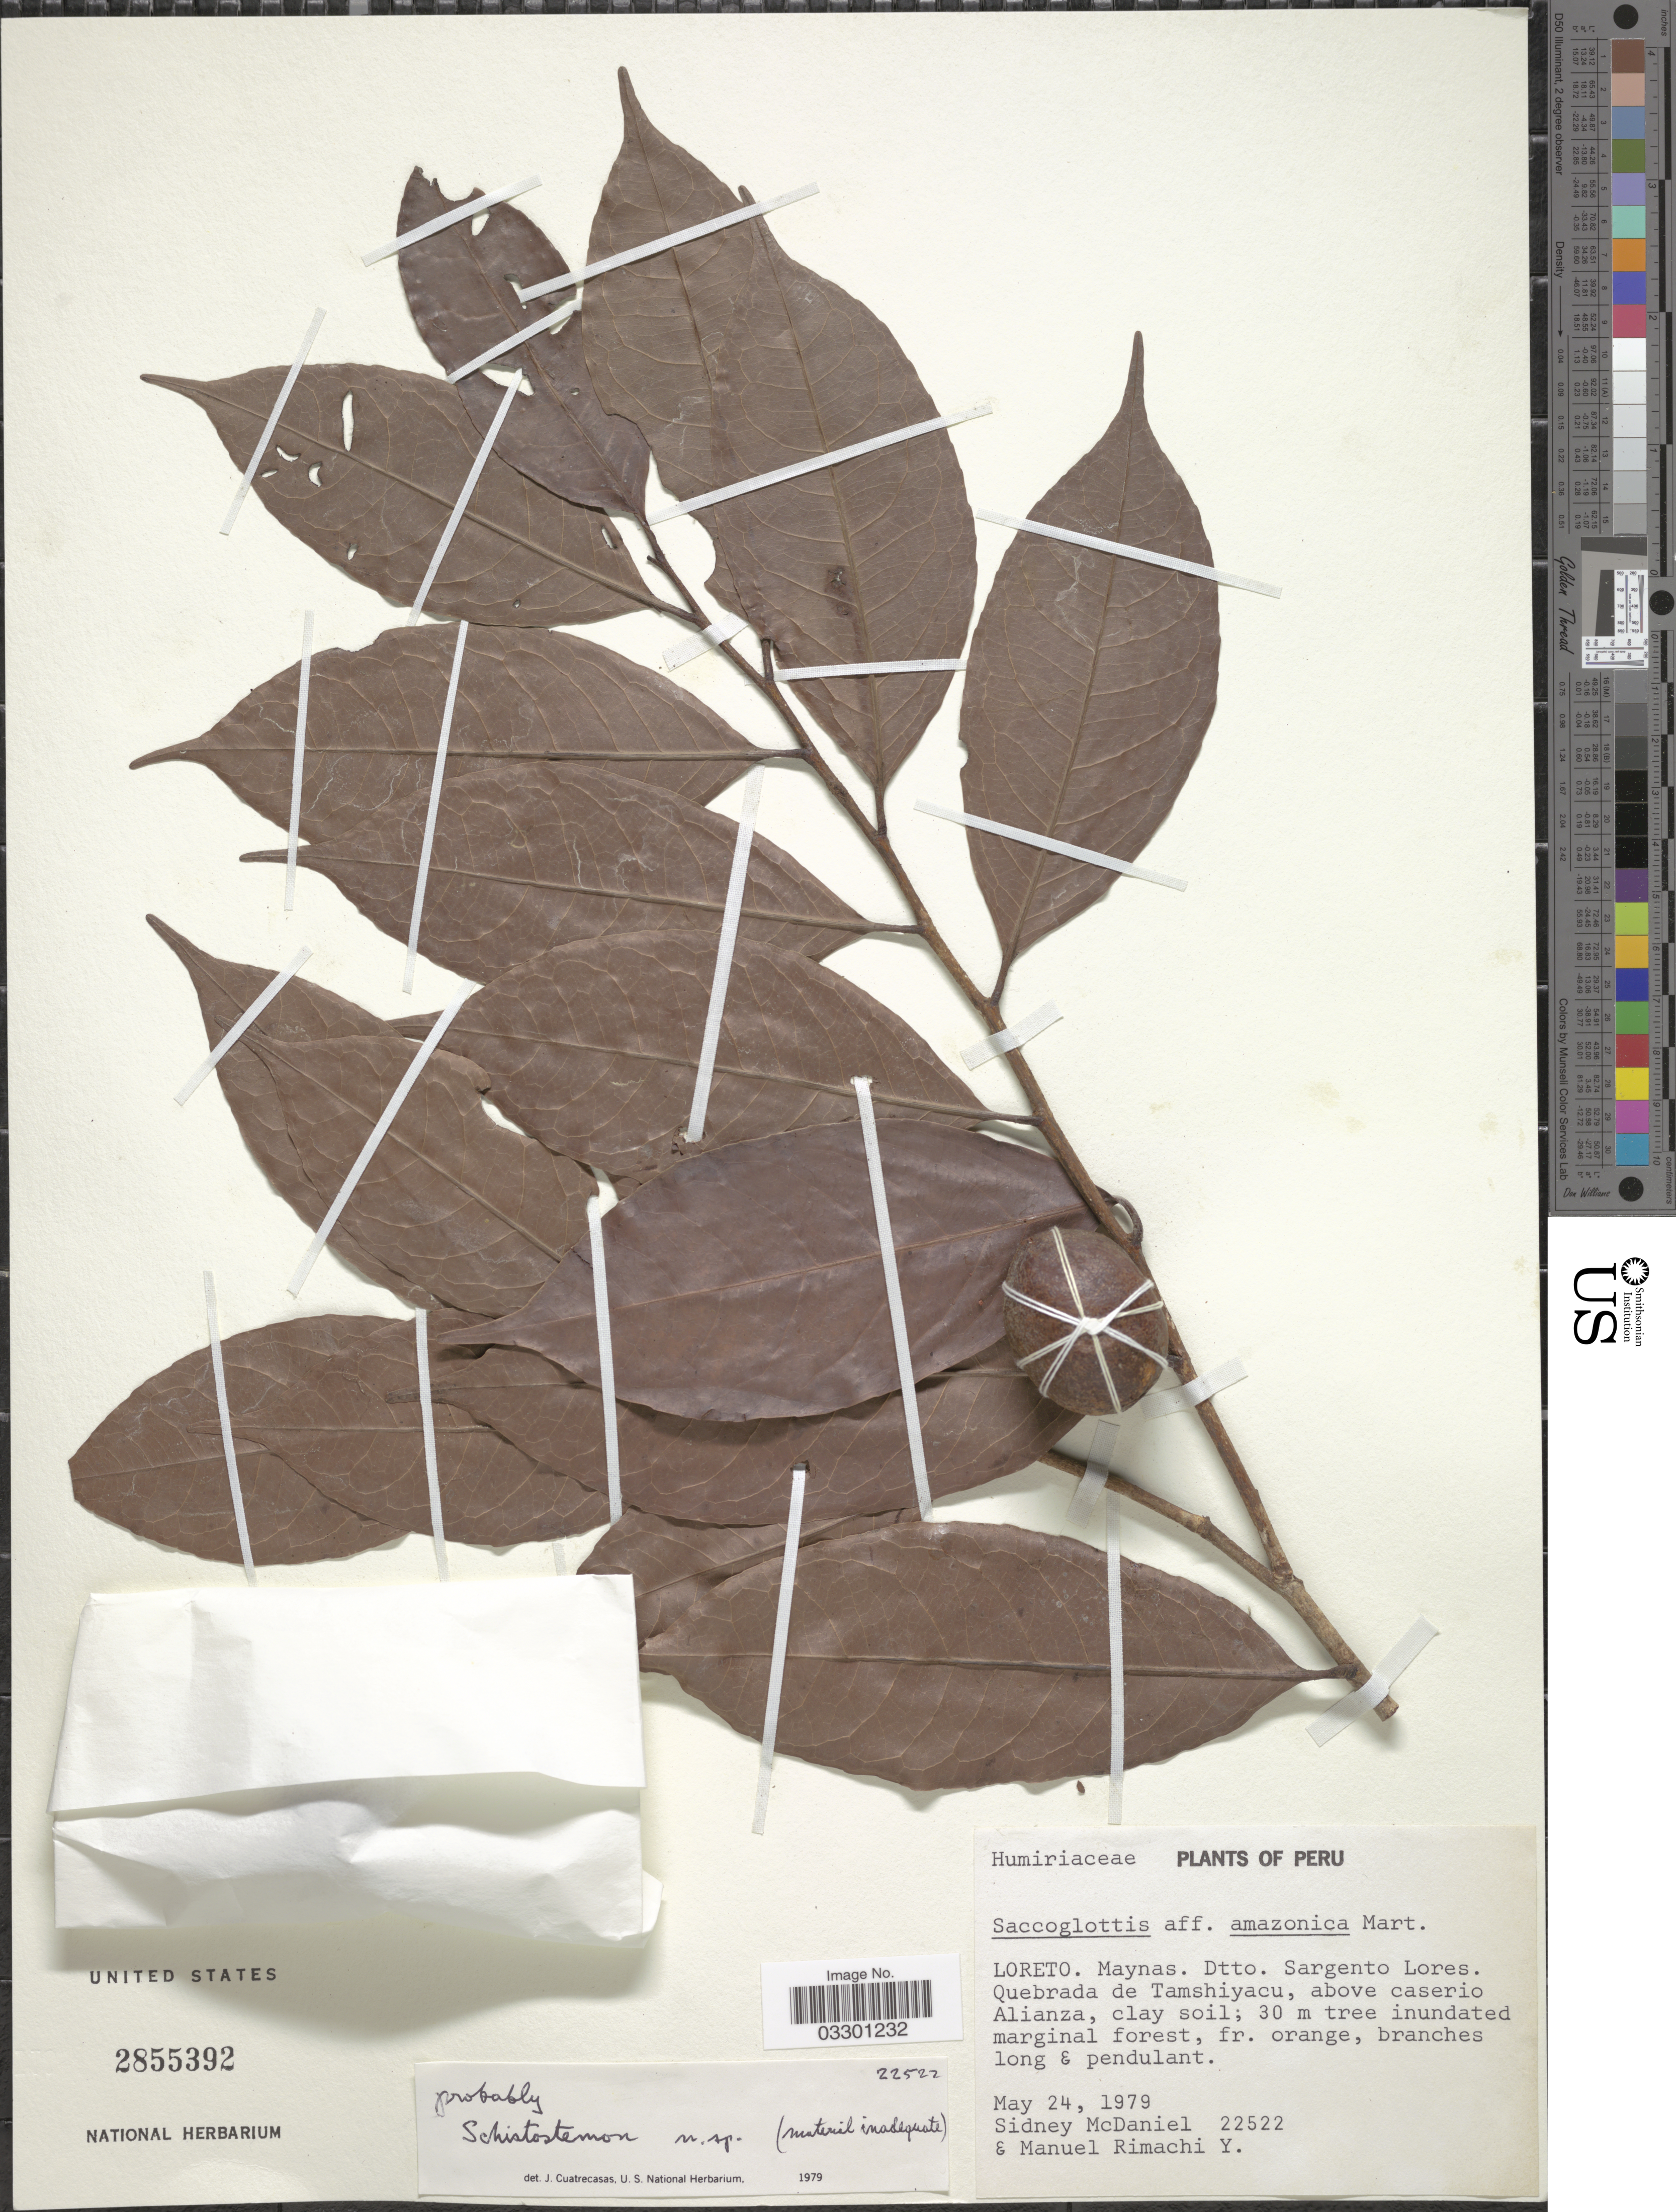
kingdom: Plantae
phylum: Tracheophyta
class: Magnoliopsida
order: Malpighiales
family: Humiriaceae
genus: Schistostemon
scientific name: Schistostemon sp.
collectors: S. McDaniel & M. Rimachi Y.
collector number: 22522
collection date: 1979-05-24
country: Peru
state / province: Loreto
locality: Maynas. Dtto. Sargento Lores. Quebrada de Tamshiyacu, above caserio Alianza.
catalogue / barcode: US 2855392